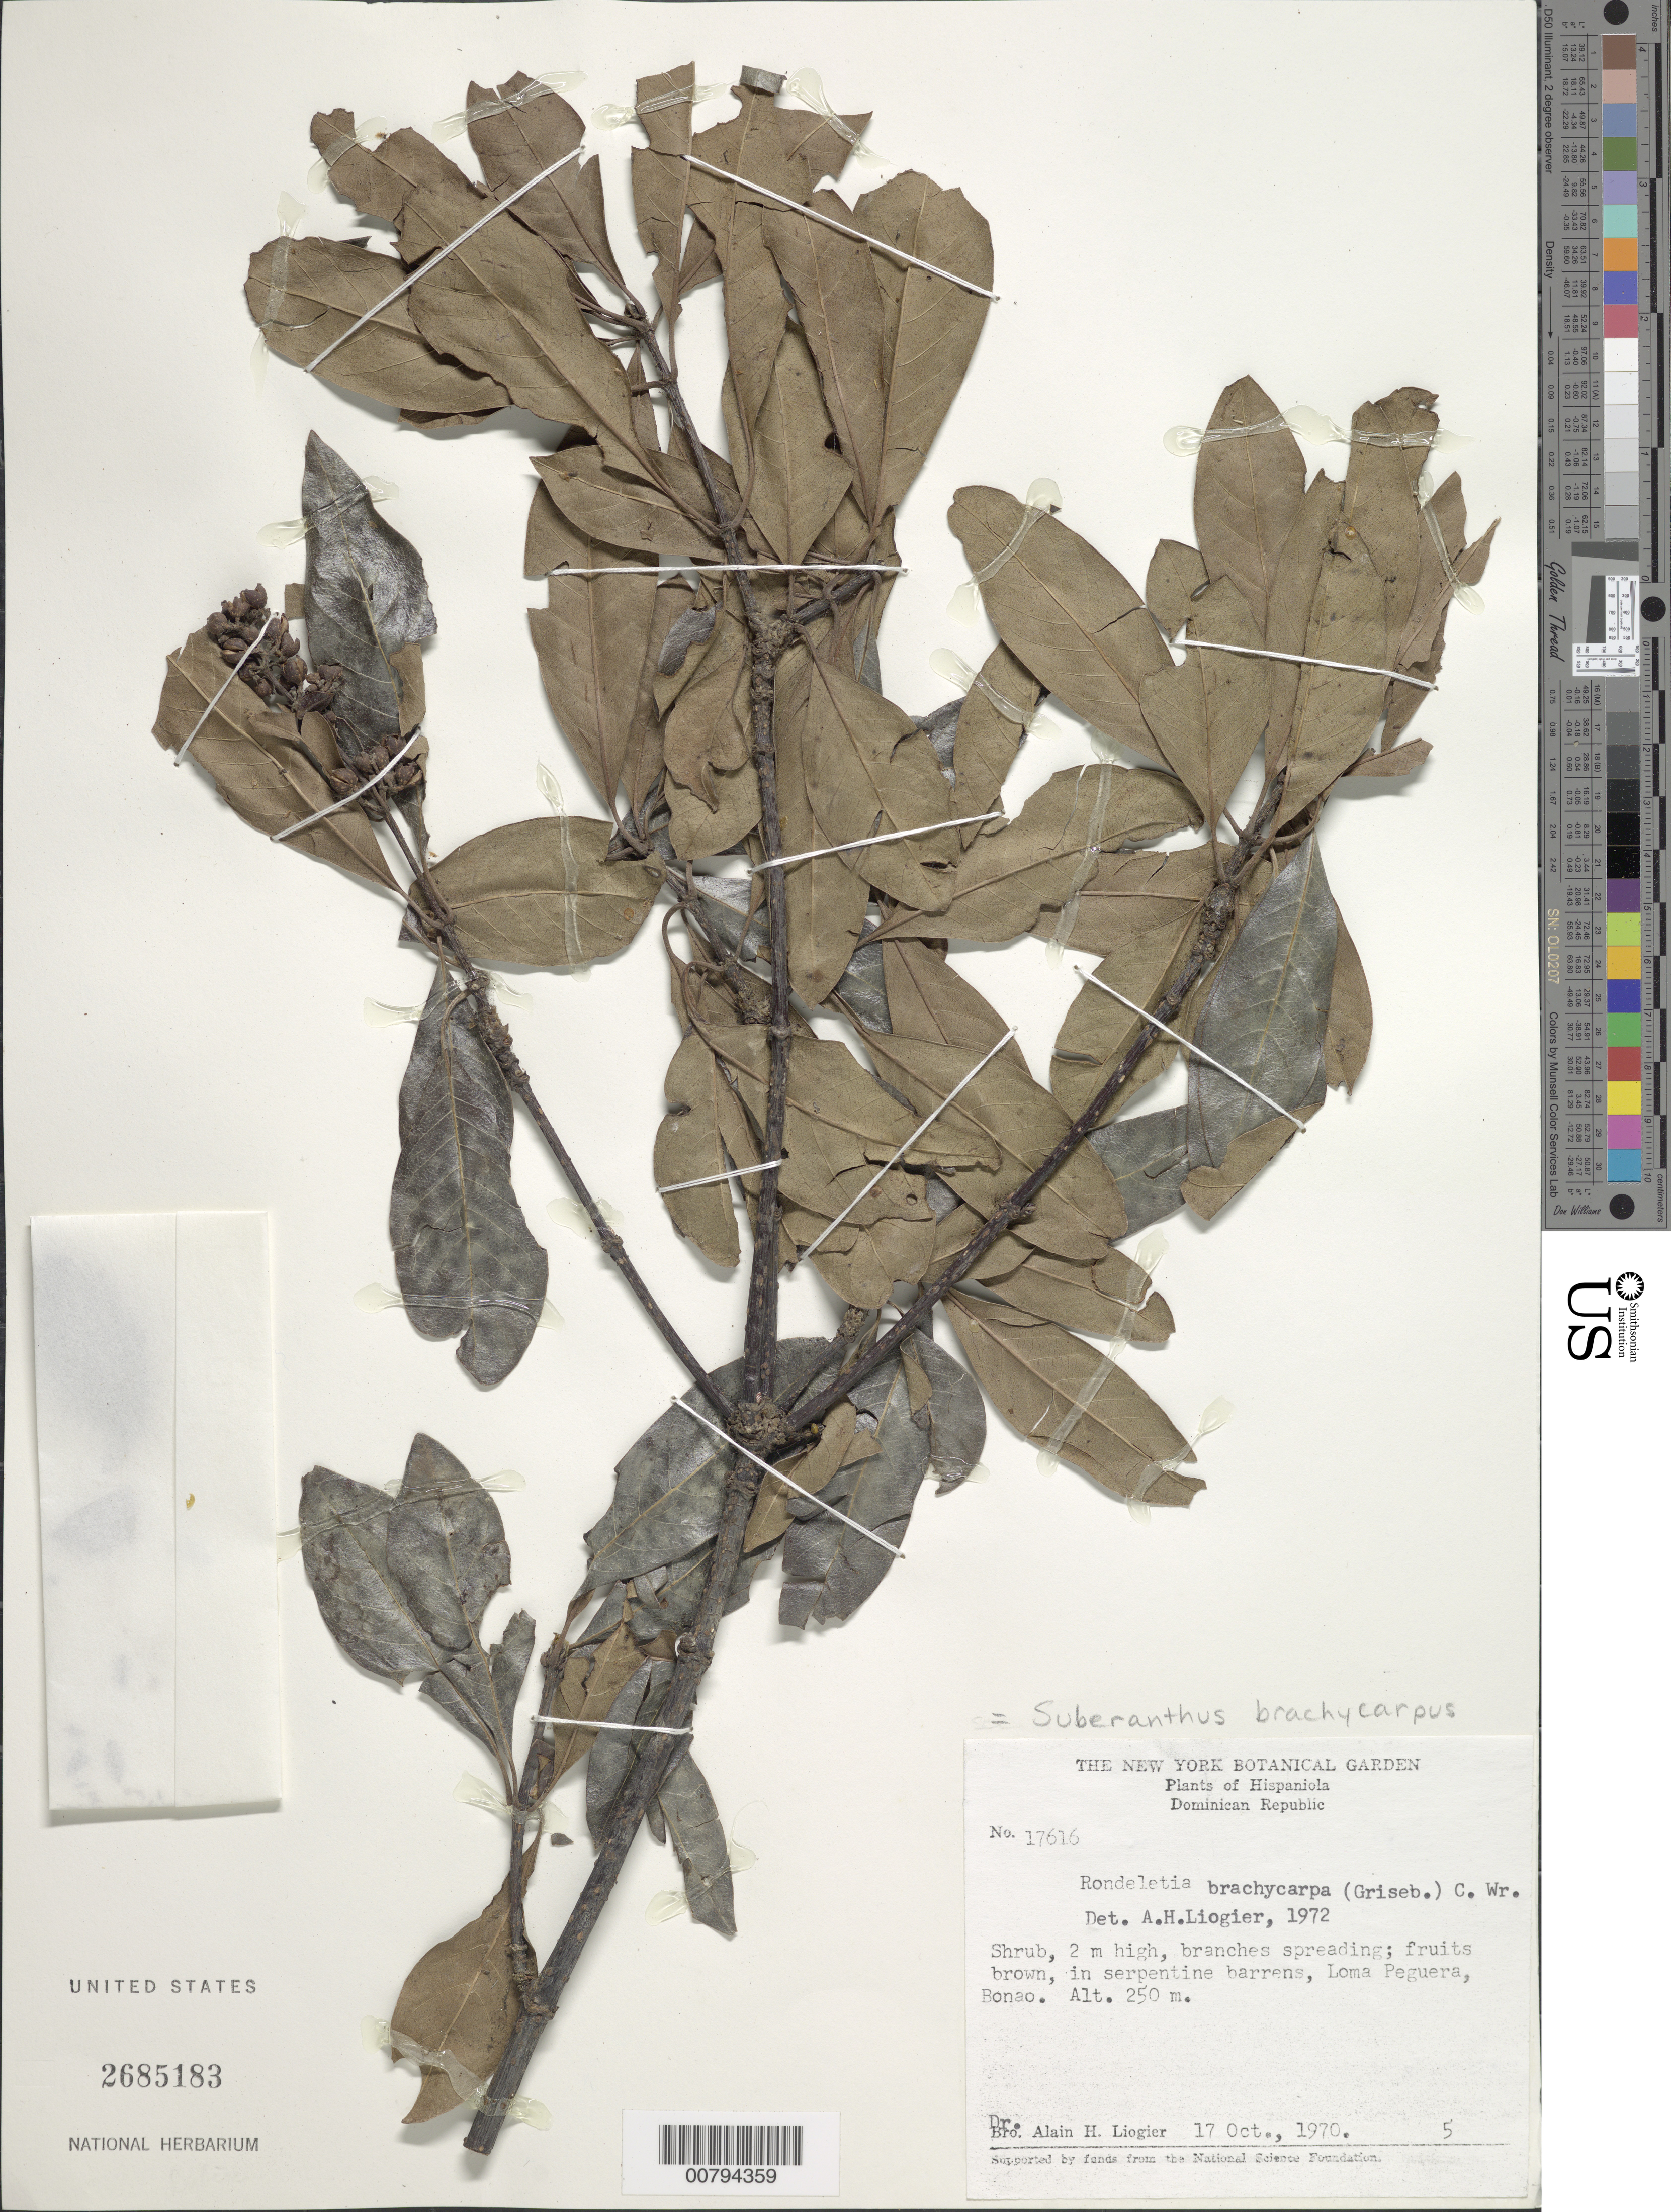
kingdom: Plantae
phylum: Tracheophyta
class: Magnoliopsida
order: Gentianales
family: Rubiaceae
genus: Suberanthus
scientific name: Suberanthus brachycarpus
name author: (Griseb.) Borhidi & Fernández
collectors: A. H. Liogier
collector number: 17616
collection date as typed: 17 Oct 1970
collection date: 1970-10-17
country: Dominican Republic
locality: Loma Peguera, Bonao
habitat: Serpentine barrens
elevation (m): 250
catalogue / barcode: US 2685183